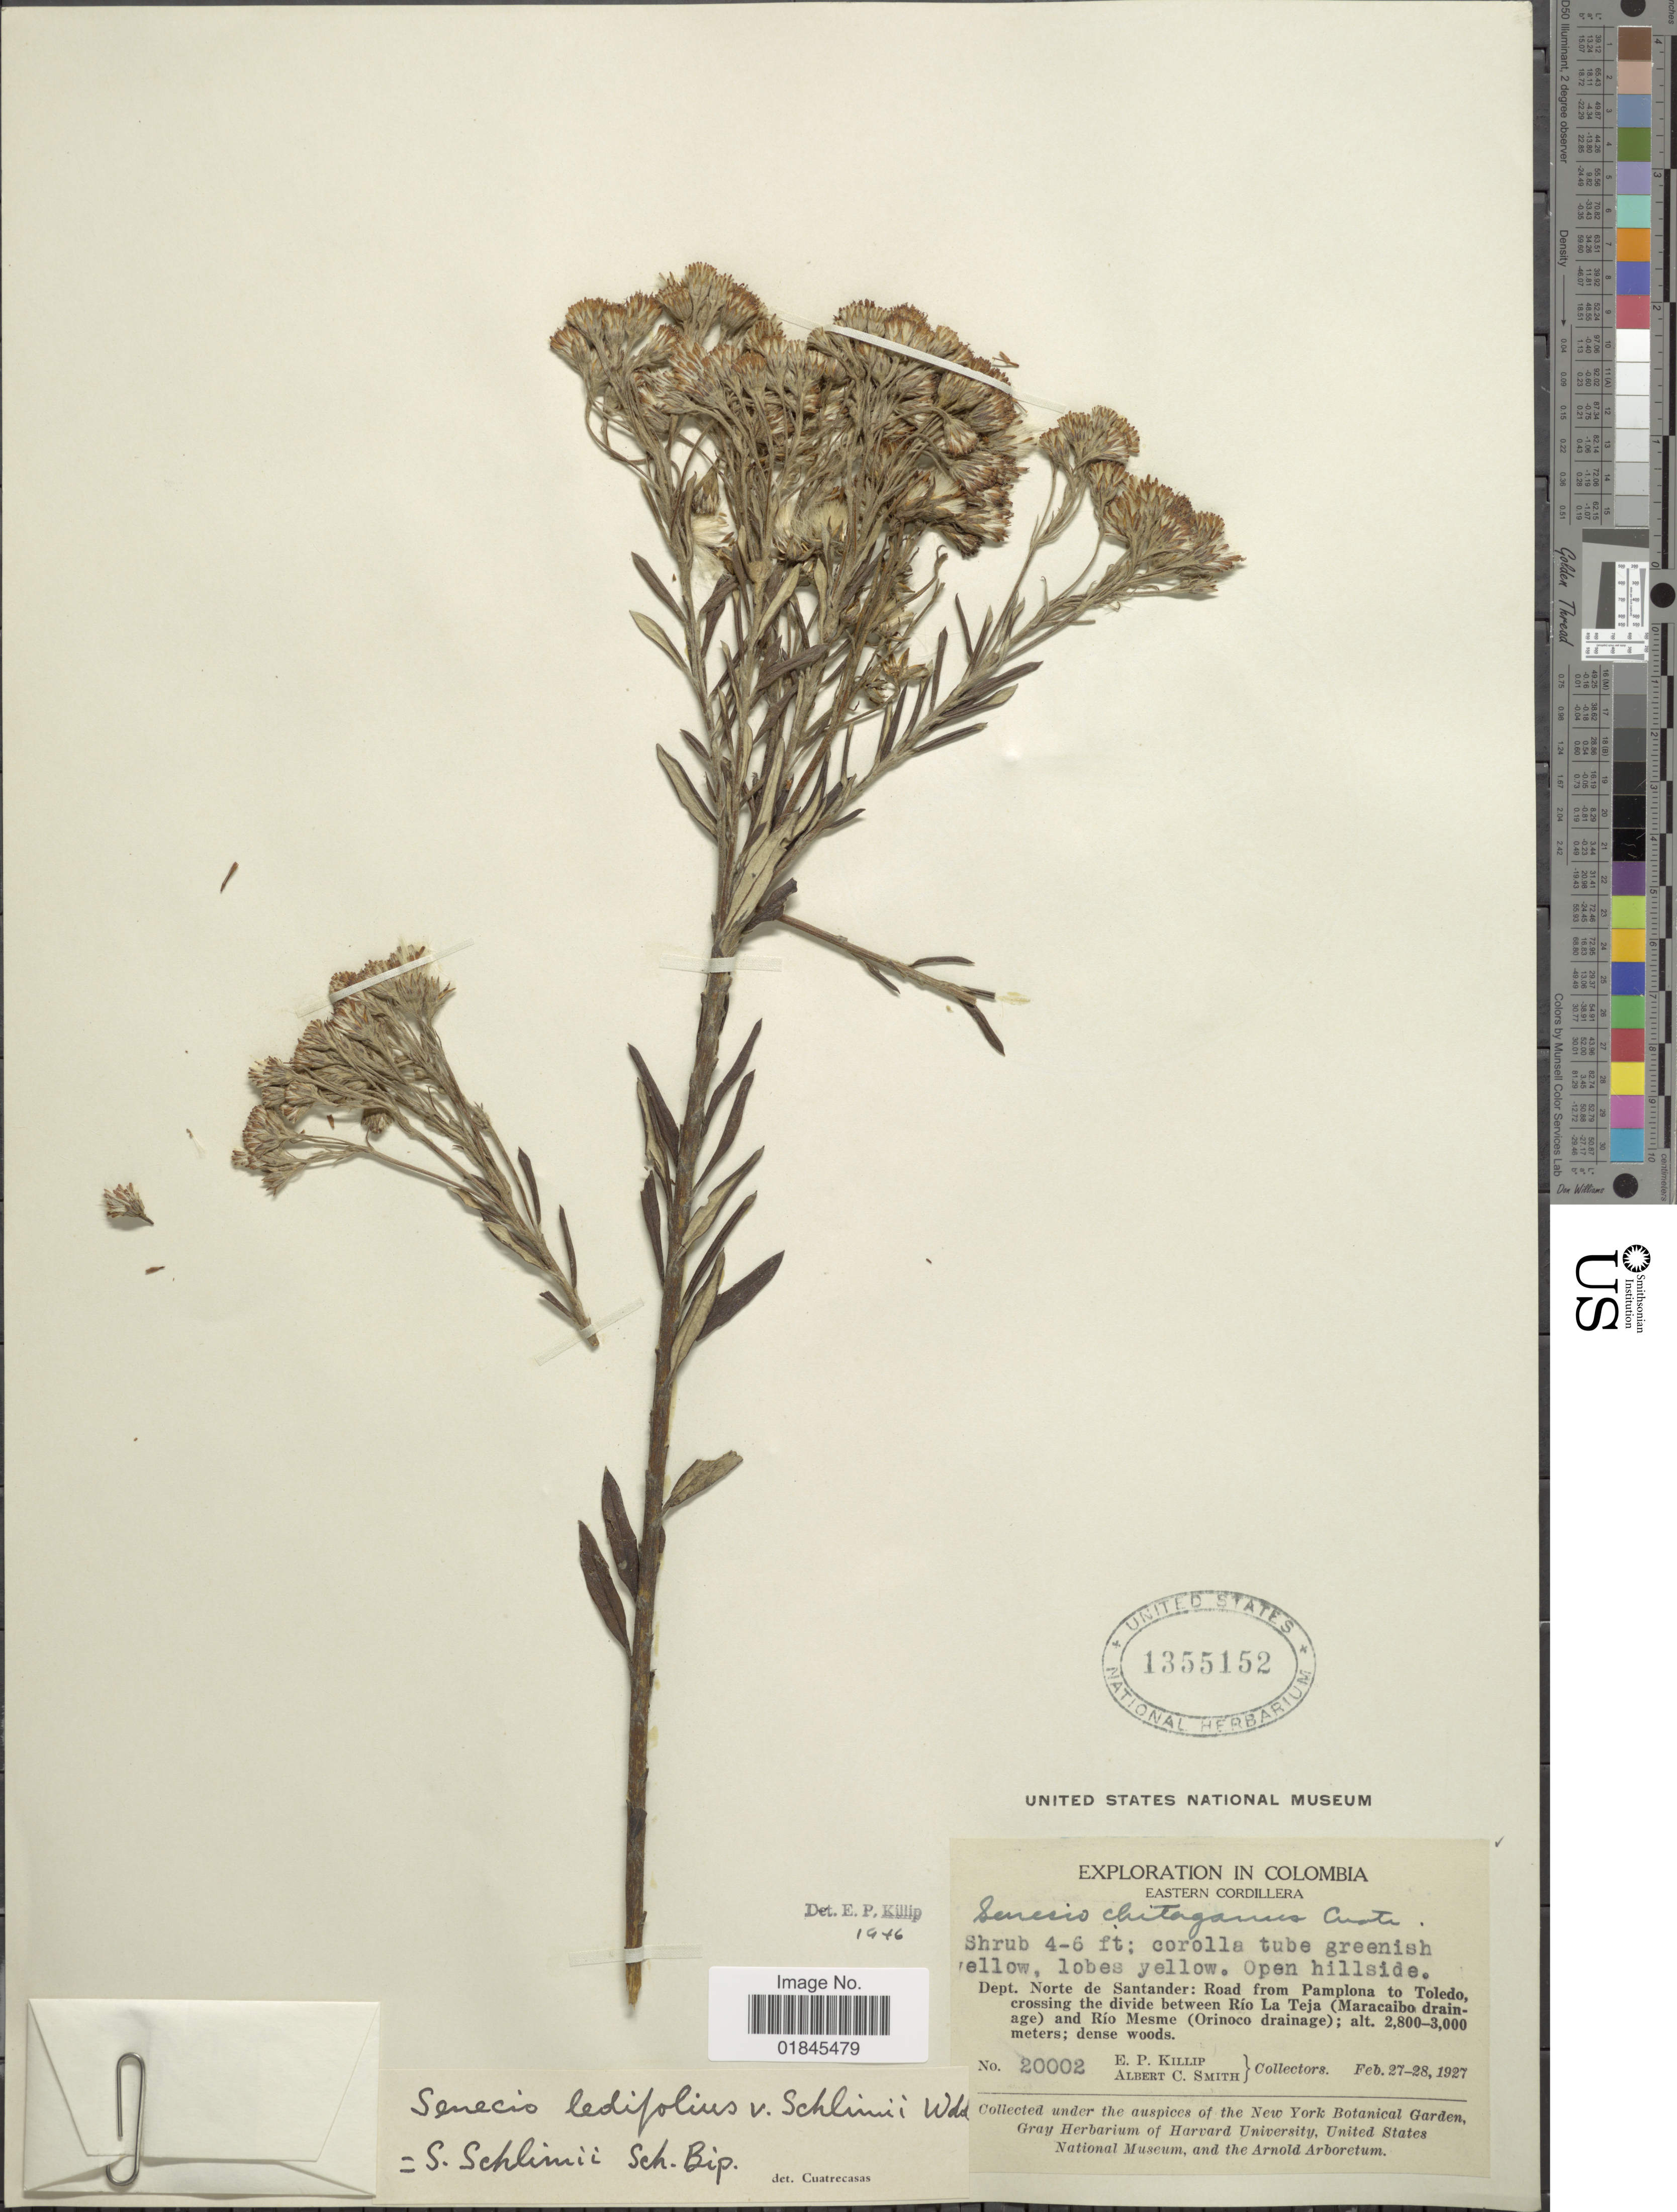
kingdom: Plantae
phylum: Tracheophyta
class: Magnoliopsida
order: Asterales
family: Asteraceae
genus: Pentacalia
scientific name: Pentacalia ledifolia subsp. schlimii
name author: (Wedd.) Cuatrec.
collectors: E. P. Killip & A. C. Smith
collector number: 20002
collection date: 1927-02-27/1927-02-28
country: Colombia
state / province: Norte de Santander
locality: Eastern Cordillera. Dept. Norte de Santander: Road from Pamplona to Toledo, crossing the divide between Río La Teja (Maracaibo drainage) and Río Mesme (Orinoco drainage)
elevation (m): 2800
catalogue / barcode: US 1355152